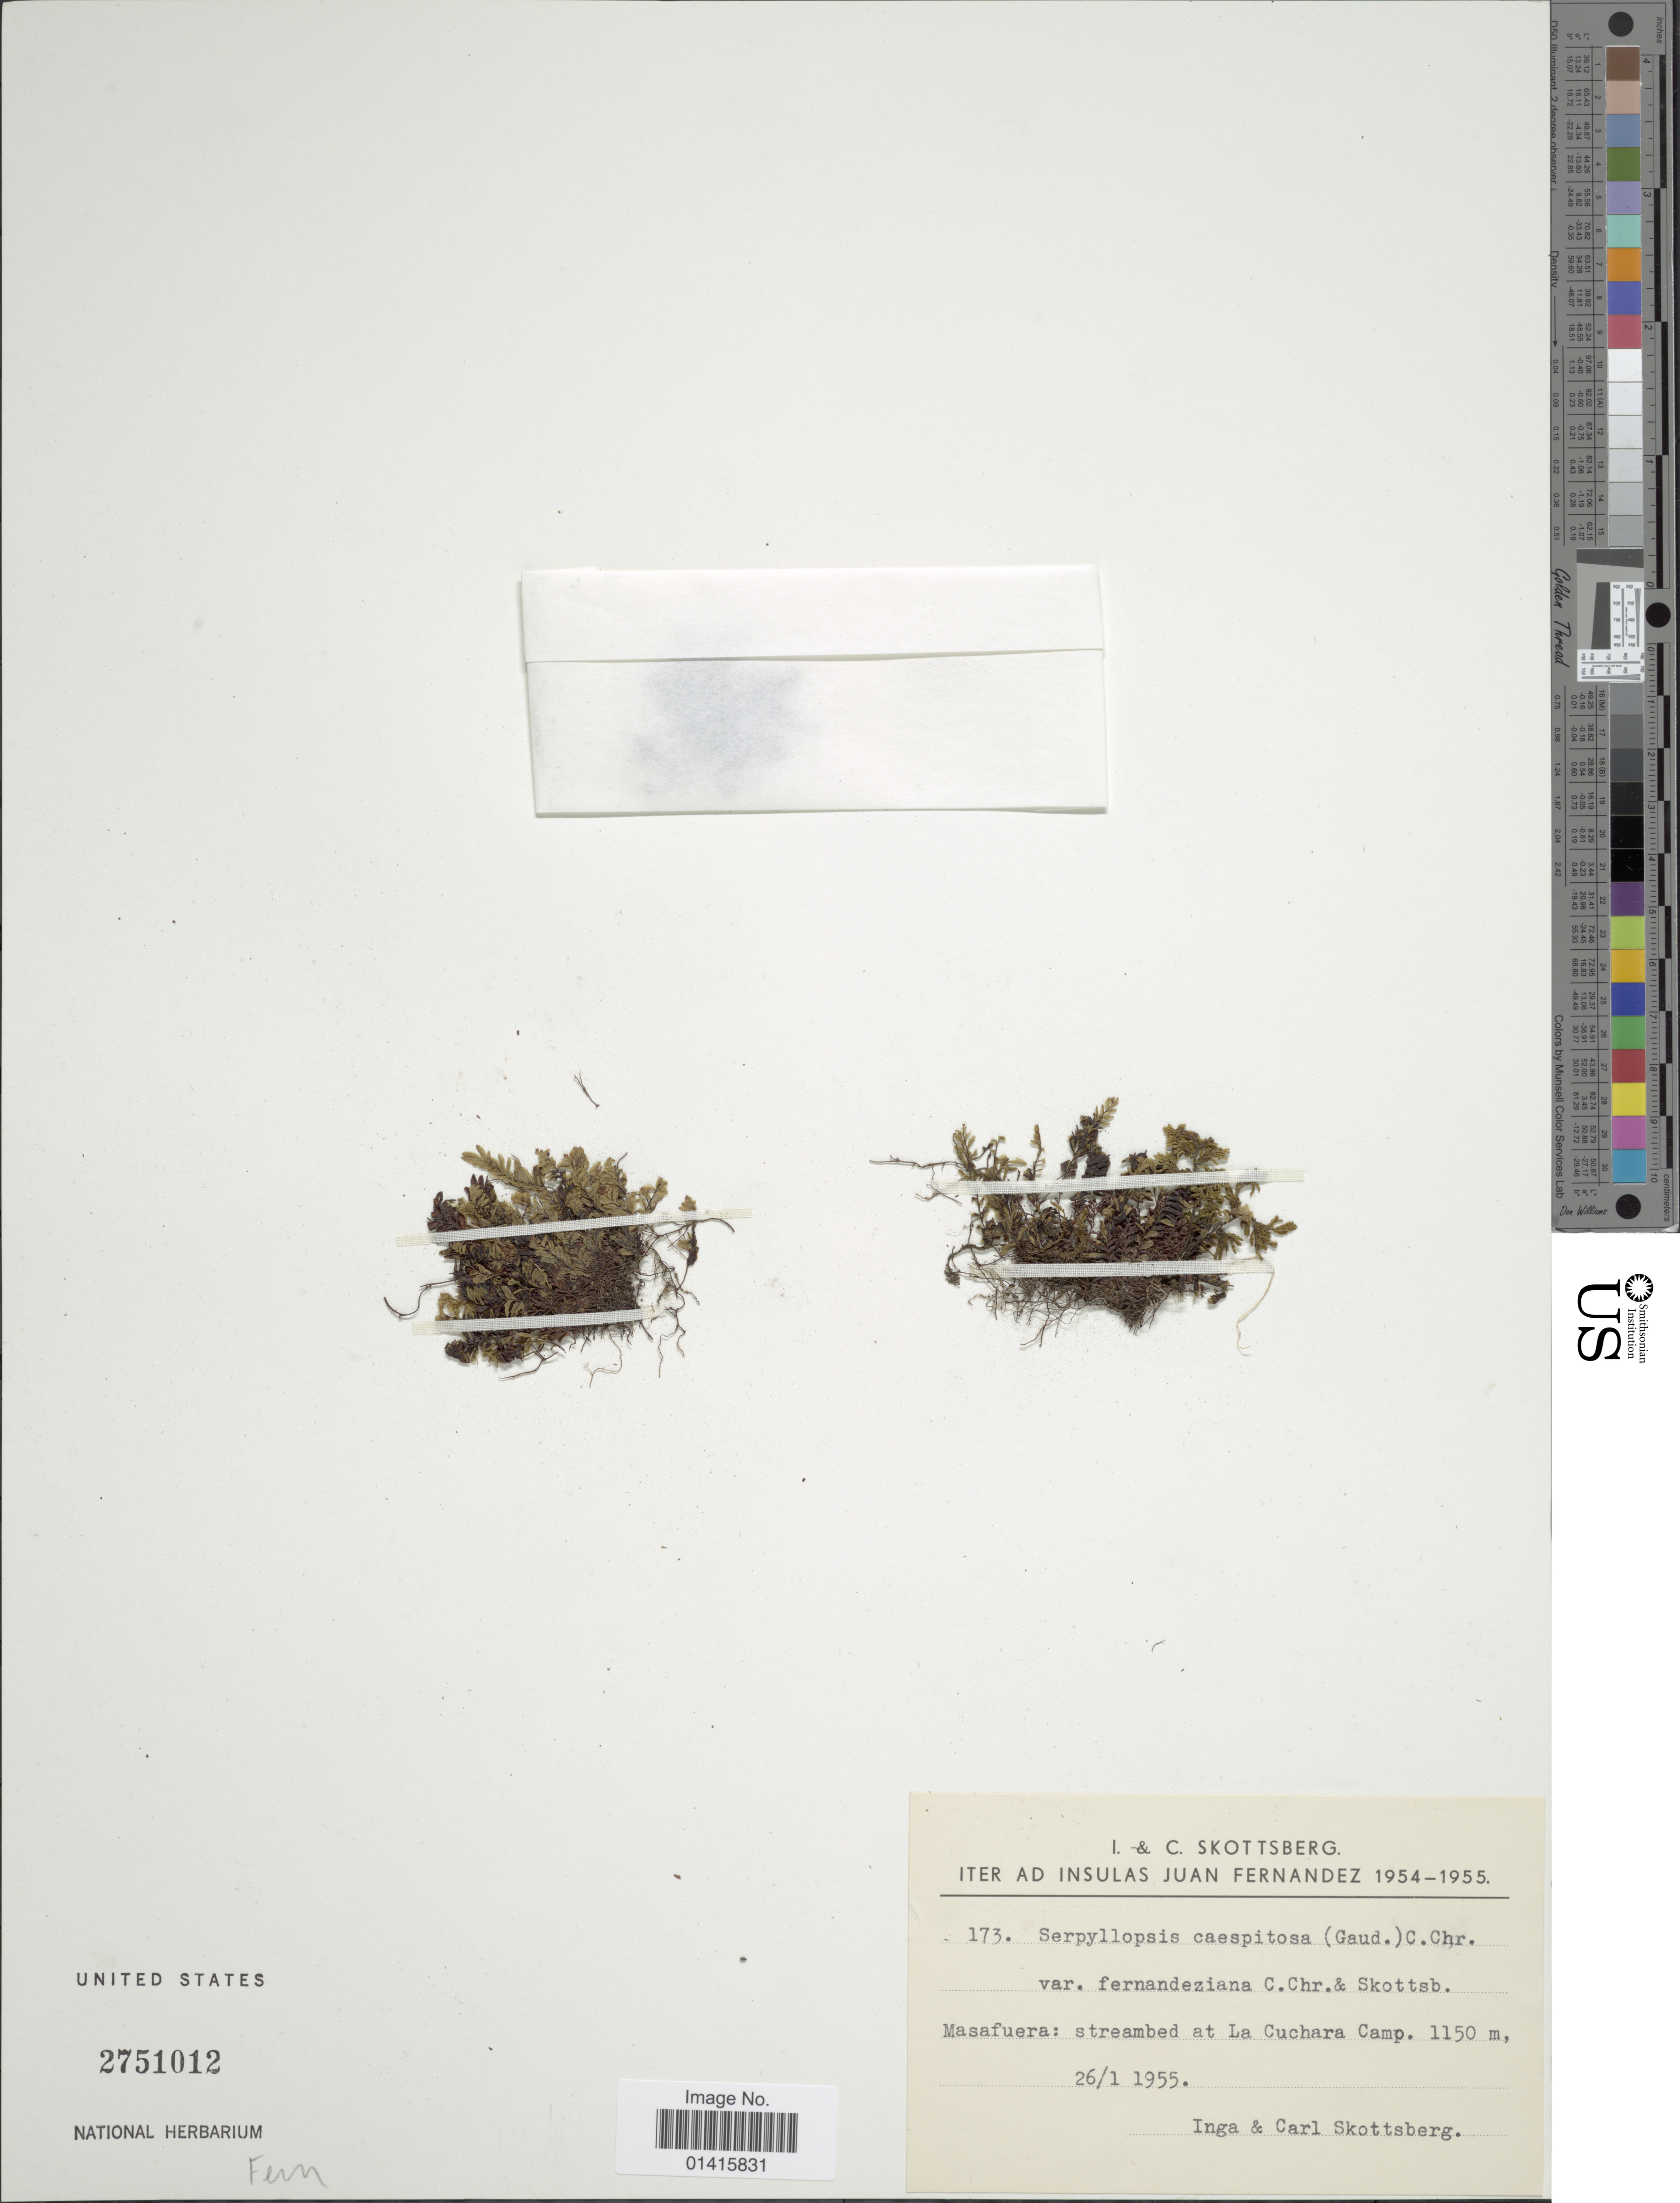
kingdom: Plantae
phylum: Tracheophyta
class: Polypodiopsida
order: Hymenophyllales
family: Hymenophyllaceae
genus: Hymenophyllum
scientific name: Hymenophyllum caespitosum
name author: Gaudich.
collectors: I. Skottsberg & C. Skottsberg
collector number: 173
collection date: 1955-01-26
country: Chile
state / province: Valparaíso (V)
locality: Juan Fernandez, Masafuera: streambed at La Cuchara Camp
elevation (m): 1150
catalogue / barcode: US 2751012